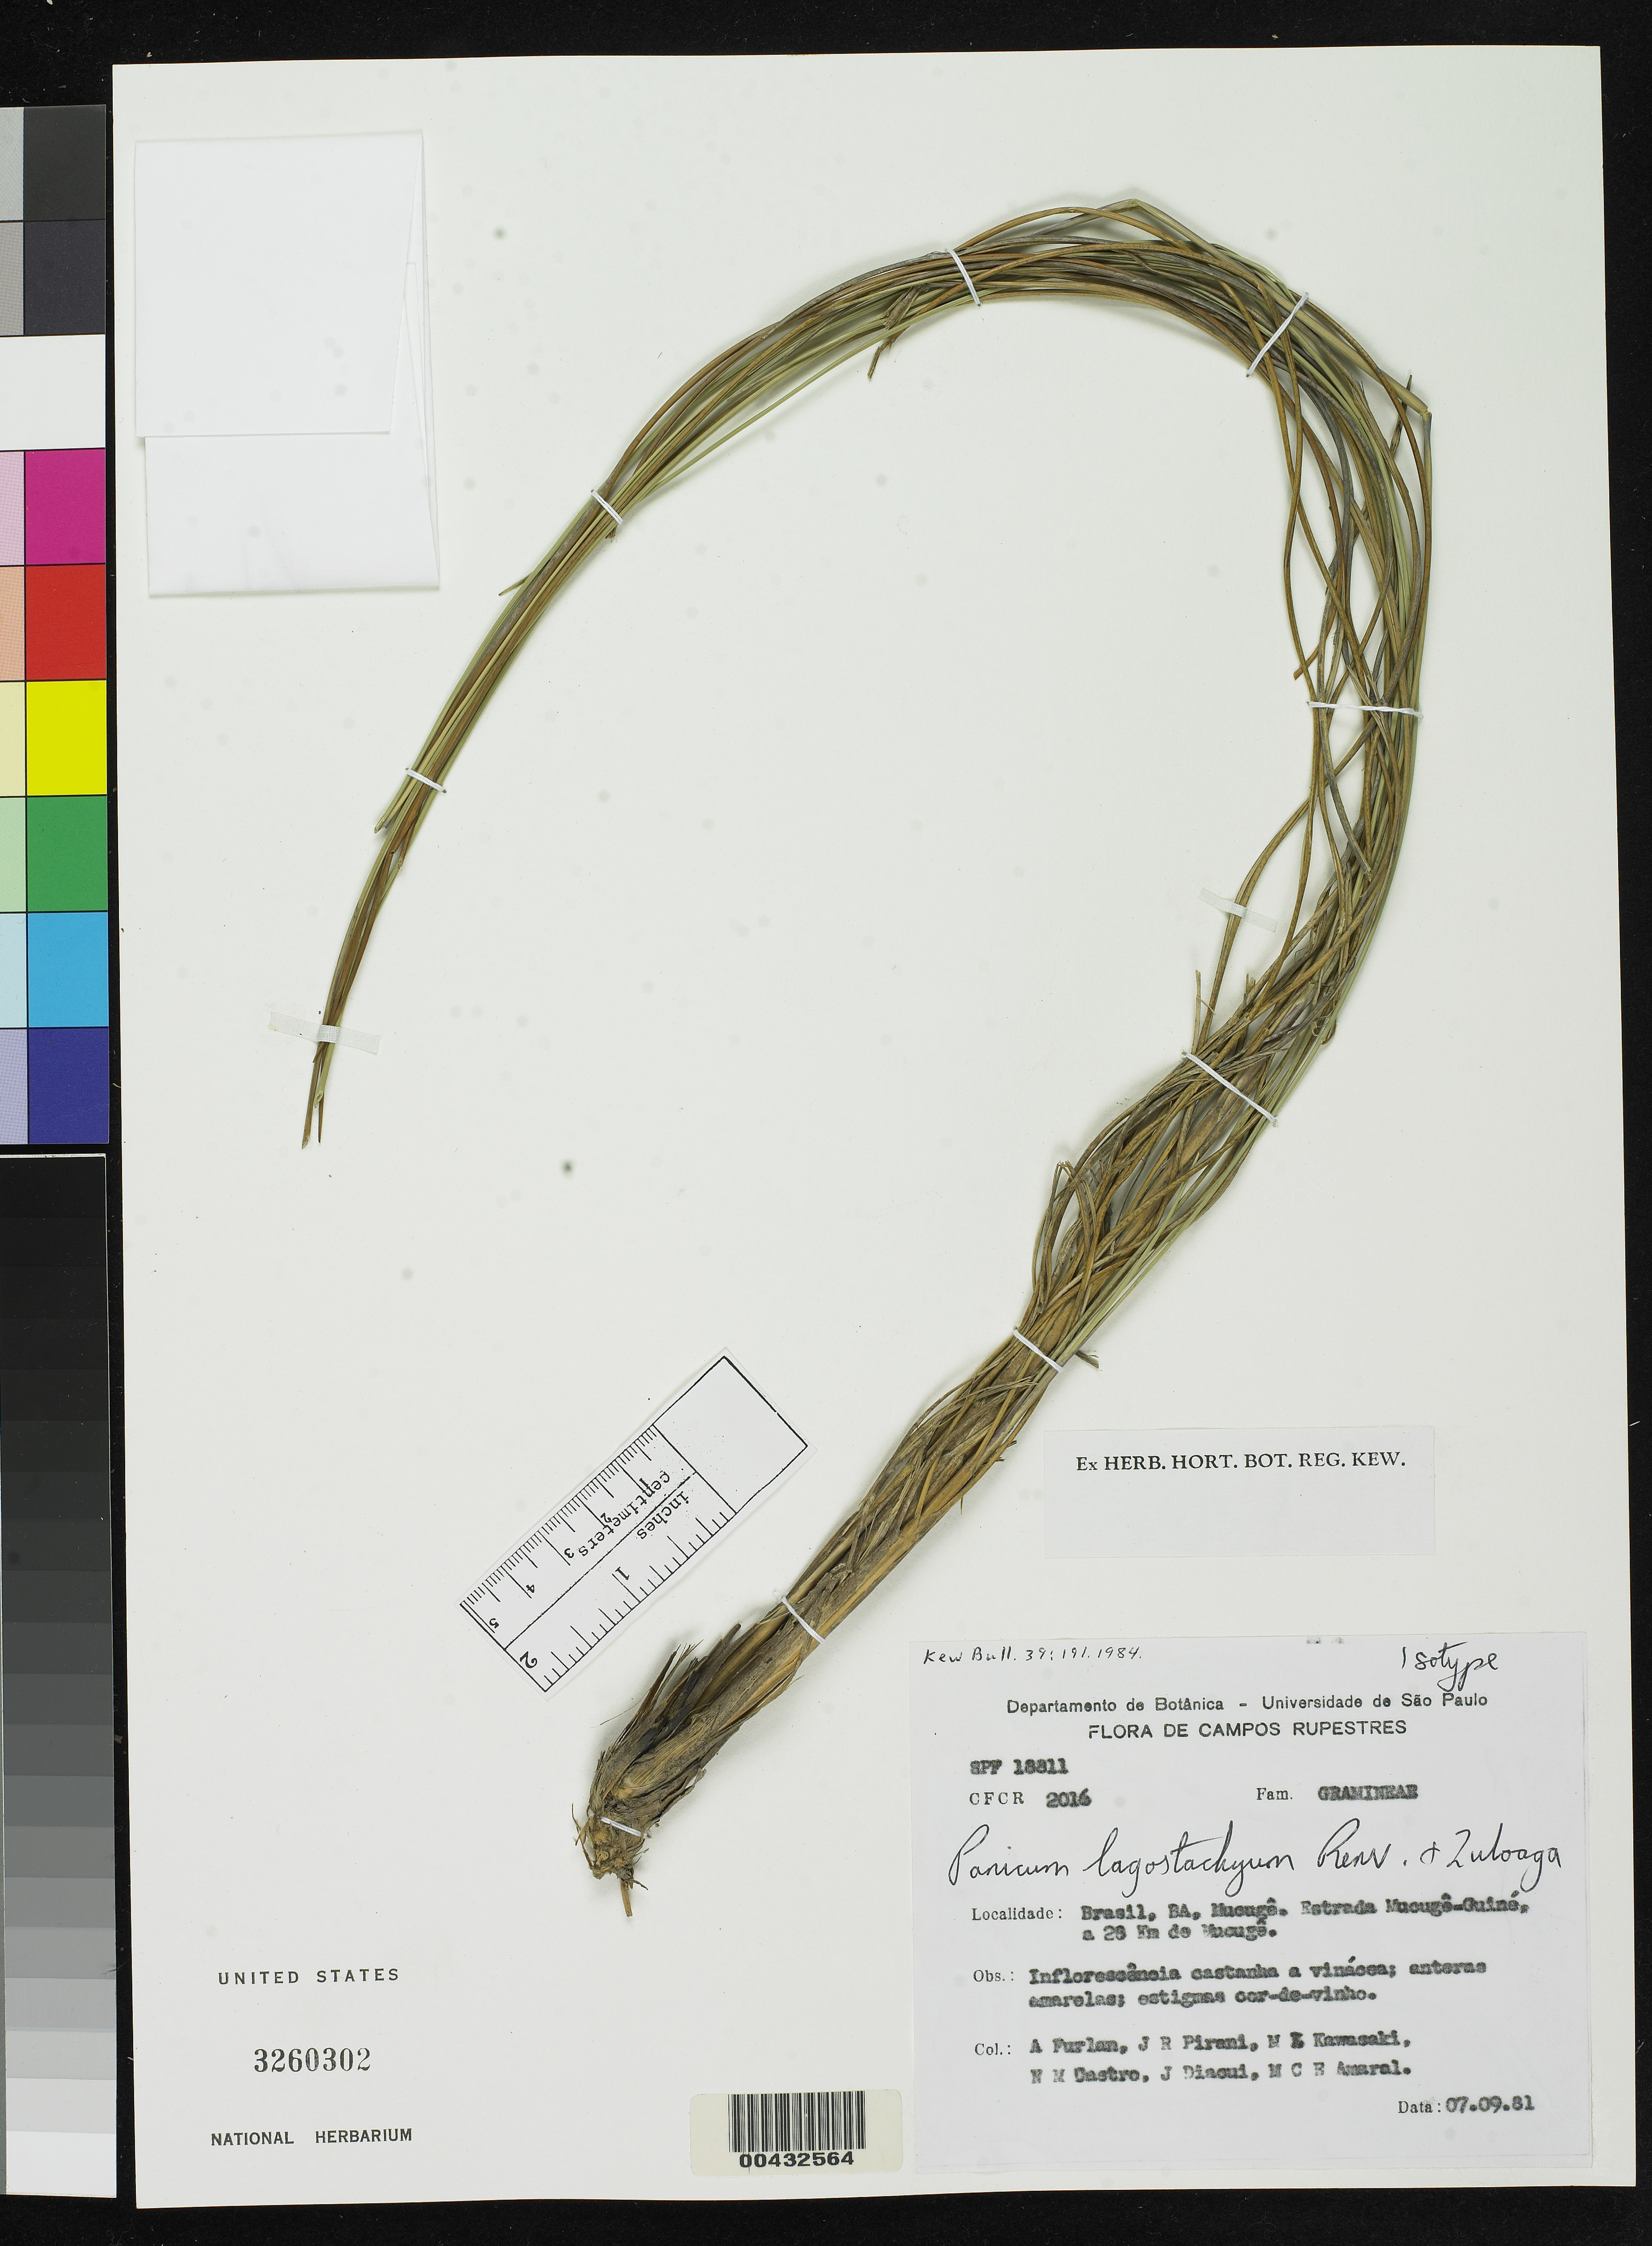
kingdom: Plantae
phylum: Tracheophyta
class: Liliopsida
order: Poales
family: Poaceae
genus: Panicum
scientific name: Panicum lagostachyum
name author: Renvoize & Zuloaga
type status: Isotype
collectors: A. Furlan, J. R. Pirani, M. K. Kawasaki, N. Castro, J. Diacui & M. C. R. Amaral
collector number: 2016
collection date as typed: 07 Sep 1981 or 09 Jul 1981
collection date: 1981-07-09 or 1981-09-07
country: Brazil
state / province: Bahia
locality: Mucuge, estrada Mucuge-guine, a 26 km de Mucuge.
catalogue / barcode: US 3260302